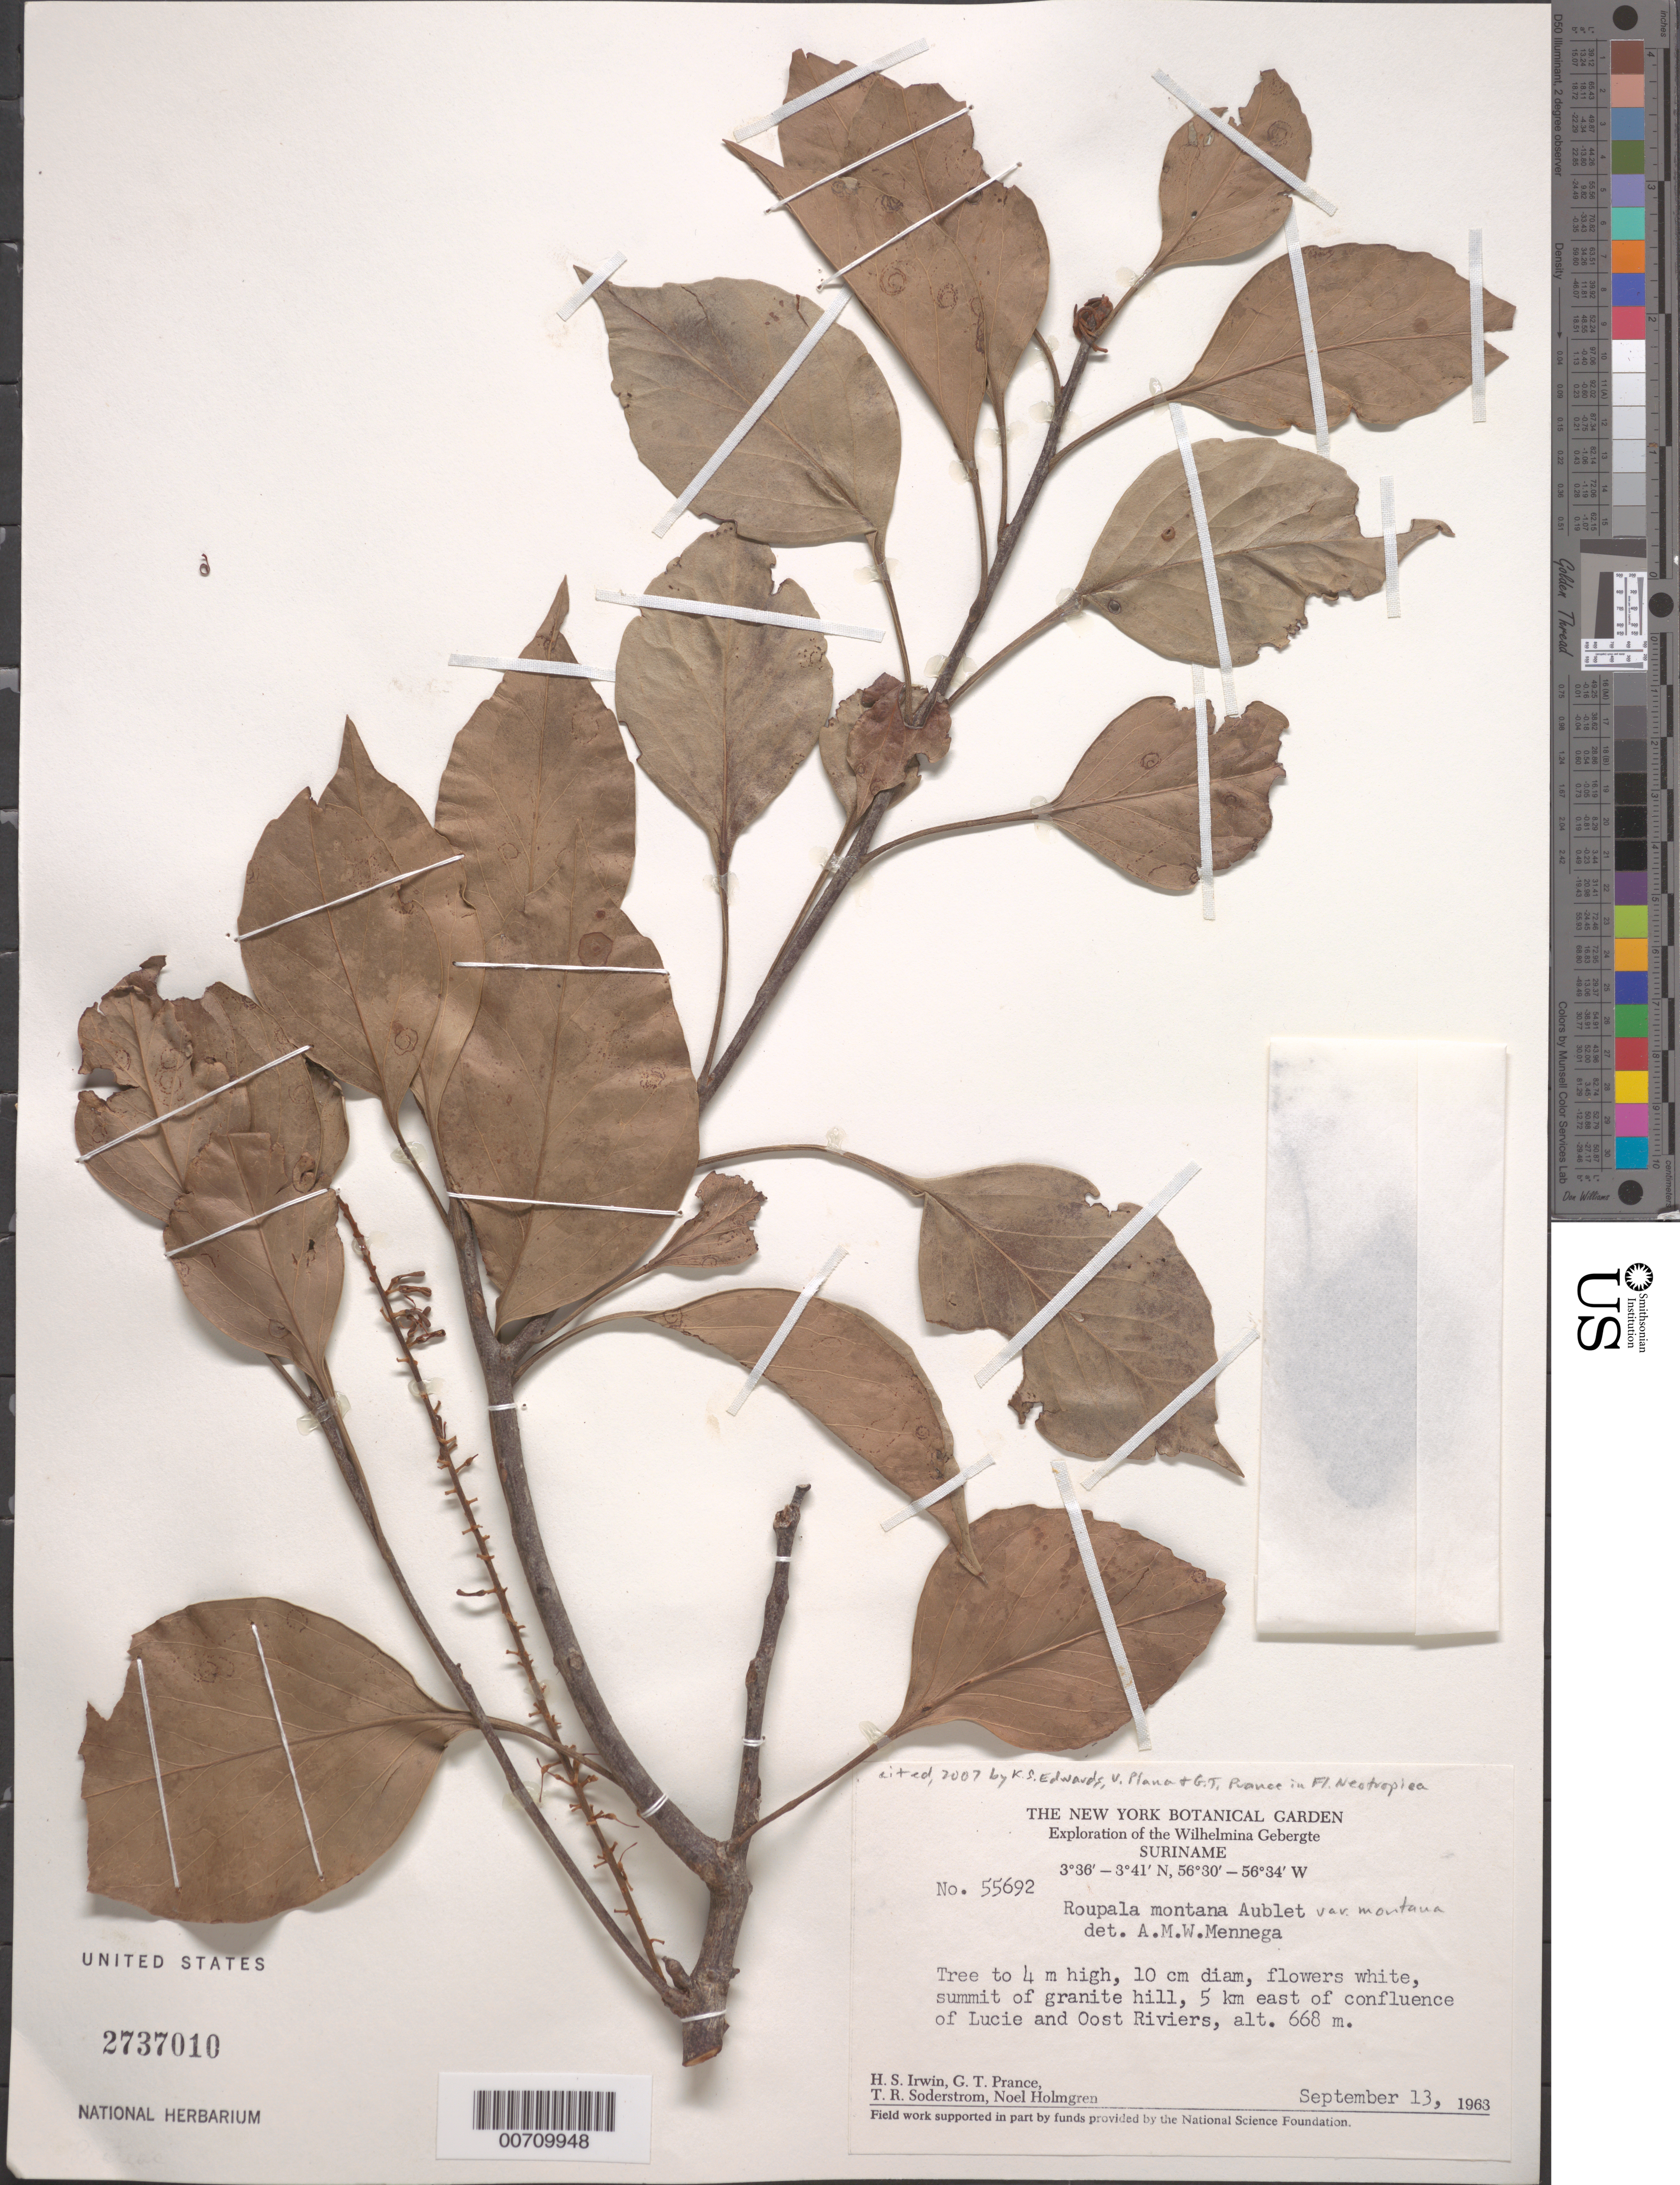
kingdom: Plantae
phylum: Tracheophyta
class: Magnoliopsida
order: Proteales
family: Proteaceae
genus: Roupala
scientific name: Roupala montana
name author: Aubl.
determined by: Mennega, A. M. W.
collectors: H. Irwin, G. T. Prance, T. R. Soderstrom & N. H. Holmgren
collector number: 55692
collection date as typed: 13-Sep-63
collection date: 1963-09-13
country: Suriname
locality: Lucie R., 5 km E confluence with Oost R., Wilhelmina Gebergte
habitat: Summit of granite hill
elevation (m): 668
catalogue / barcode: US 2737010